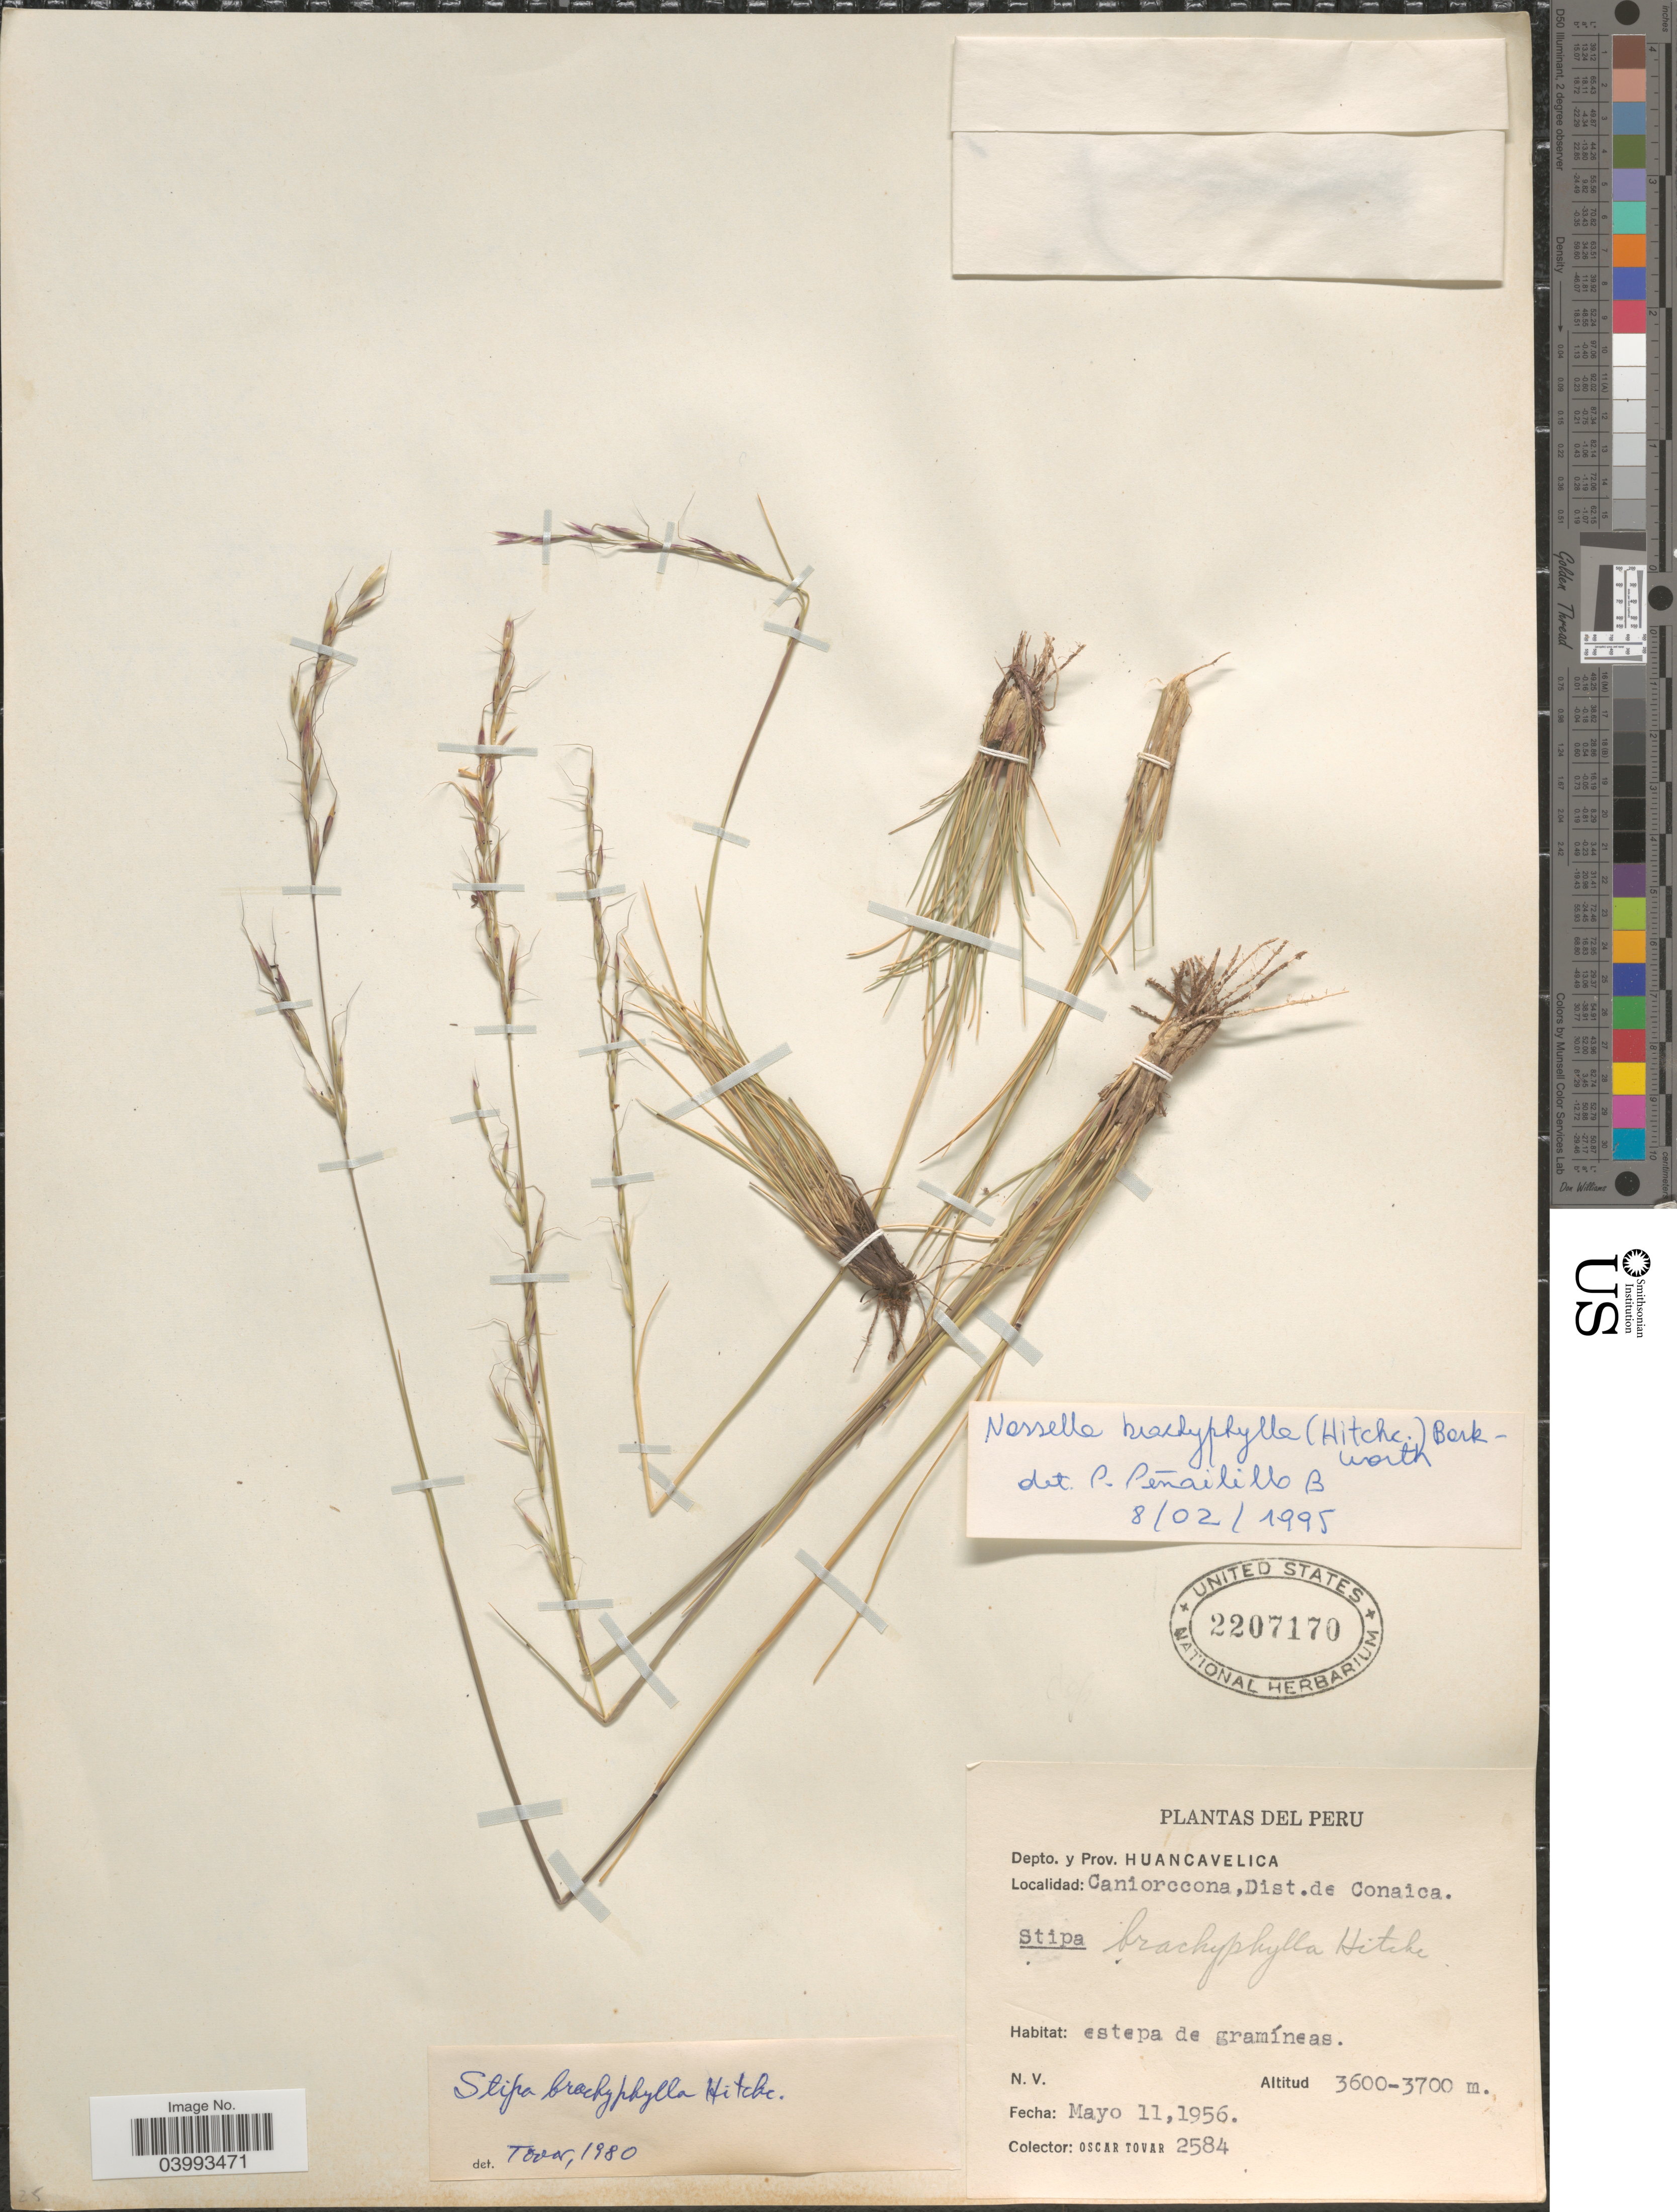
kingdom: Plantae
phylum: Tracheophyta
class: Liliopsida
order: Poales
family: Poaceae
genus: Nassella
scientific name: Nassella brachyphylla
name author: (Hitchc.) Barkworth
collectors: Ó. Tovar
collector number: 2584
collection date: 1956-05-11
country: Peru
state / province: Huancavelica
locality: Depto. y Prov. Huancavelica. Caniorccona, Dist.de Conaica.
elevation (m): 3600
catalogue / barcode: US 2207170